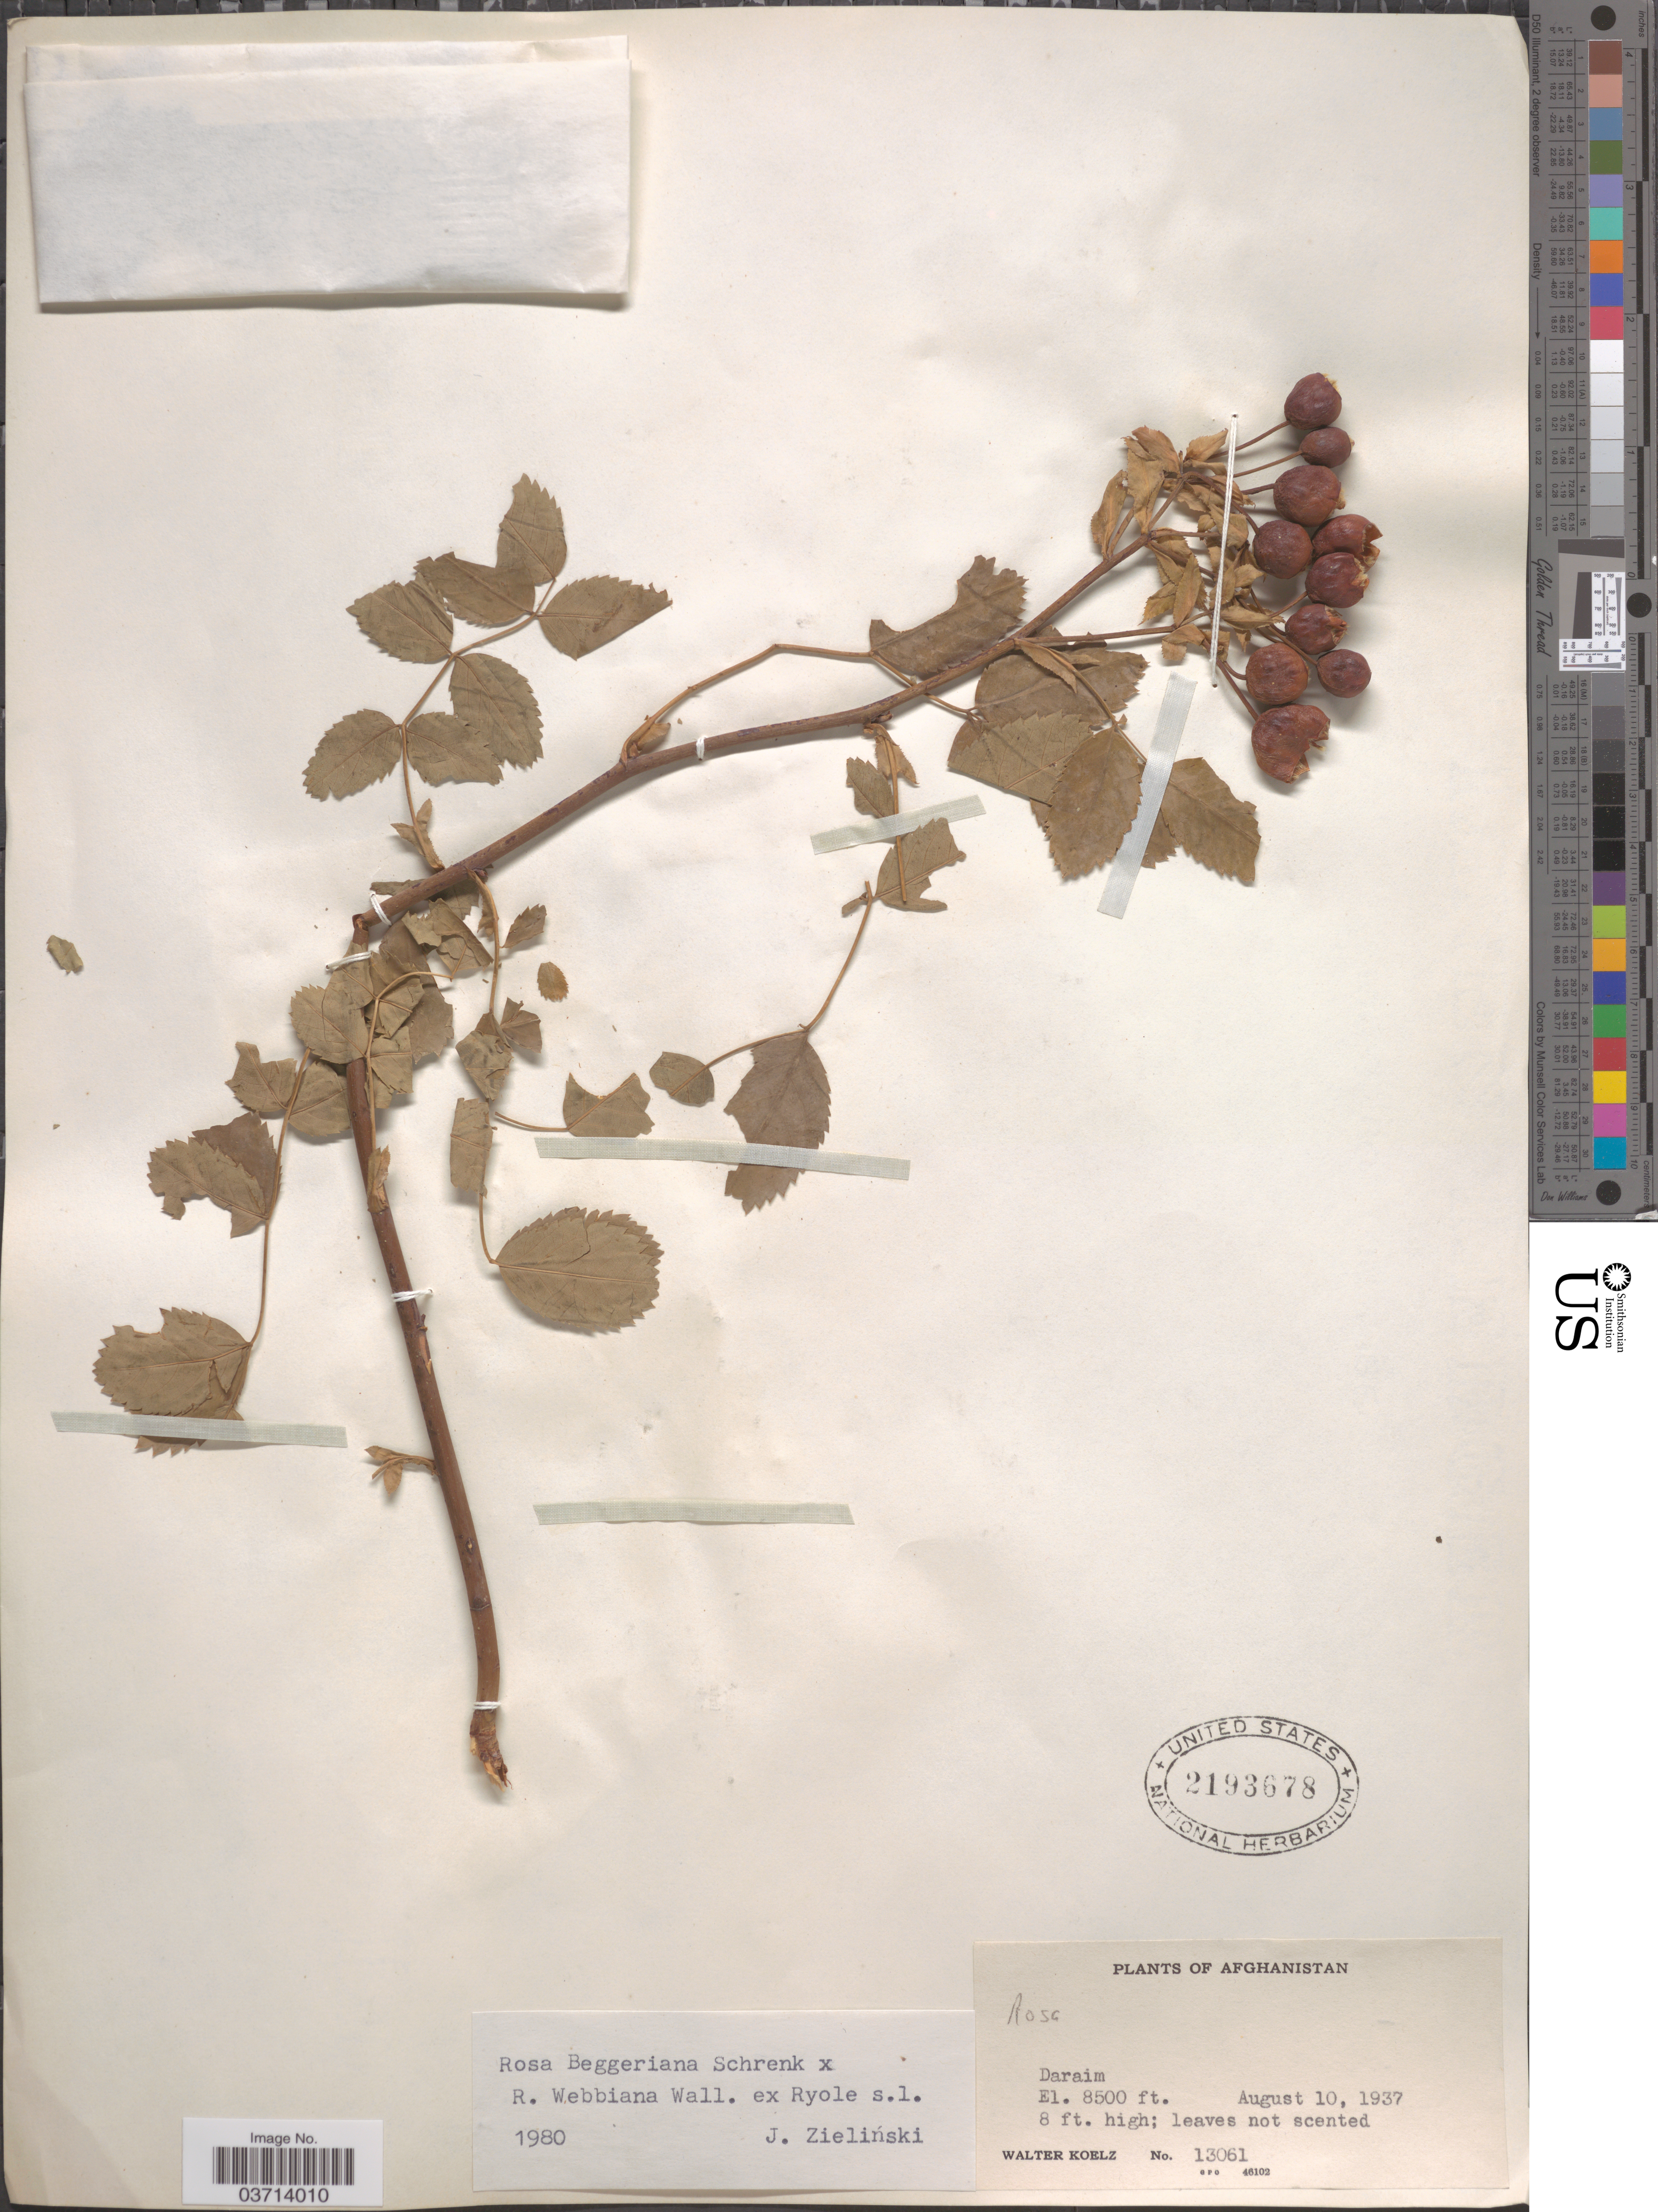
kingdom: Plantae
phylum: Tracheophyta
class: Magnoliopsida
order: Rosales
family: Rosaceae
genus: Rosa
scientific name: Rosa beggeriana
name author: Schrenk ex Fisch. & C.A. Mey.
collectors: W. N. Koelz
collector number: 13061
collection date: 1937-08-10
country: Afghanistan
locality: Daraim.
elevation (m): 2591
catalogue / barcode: US 2193678